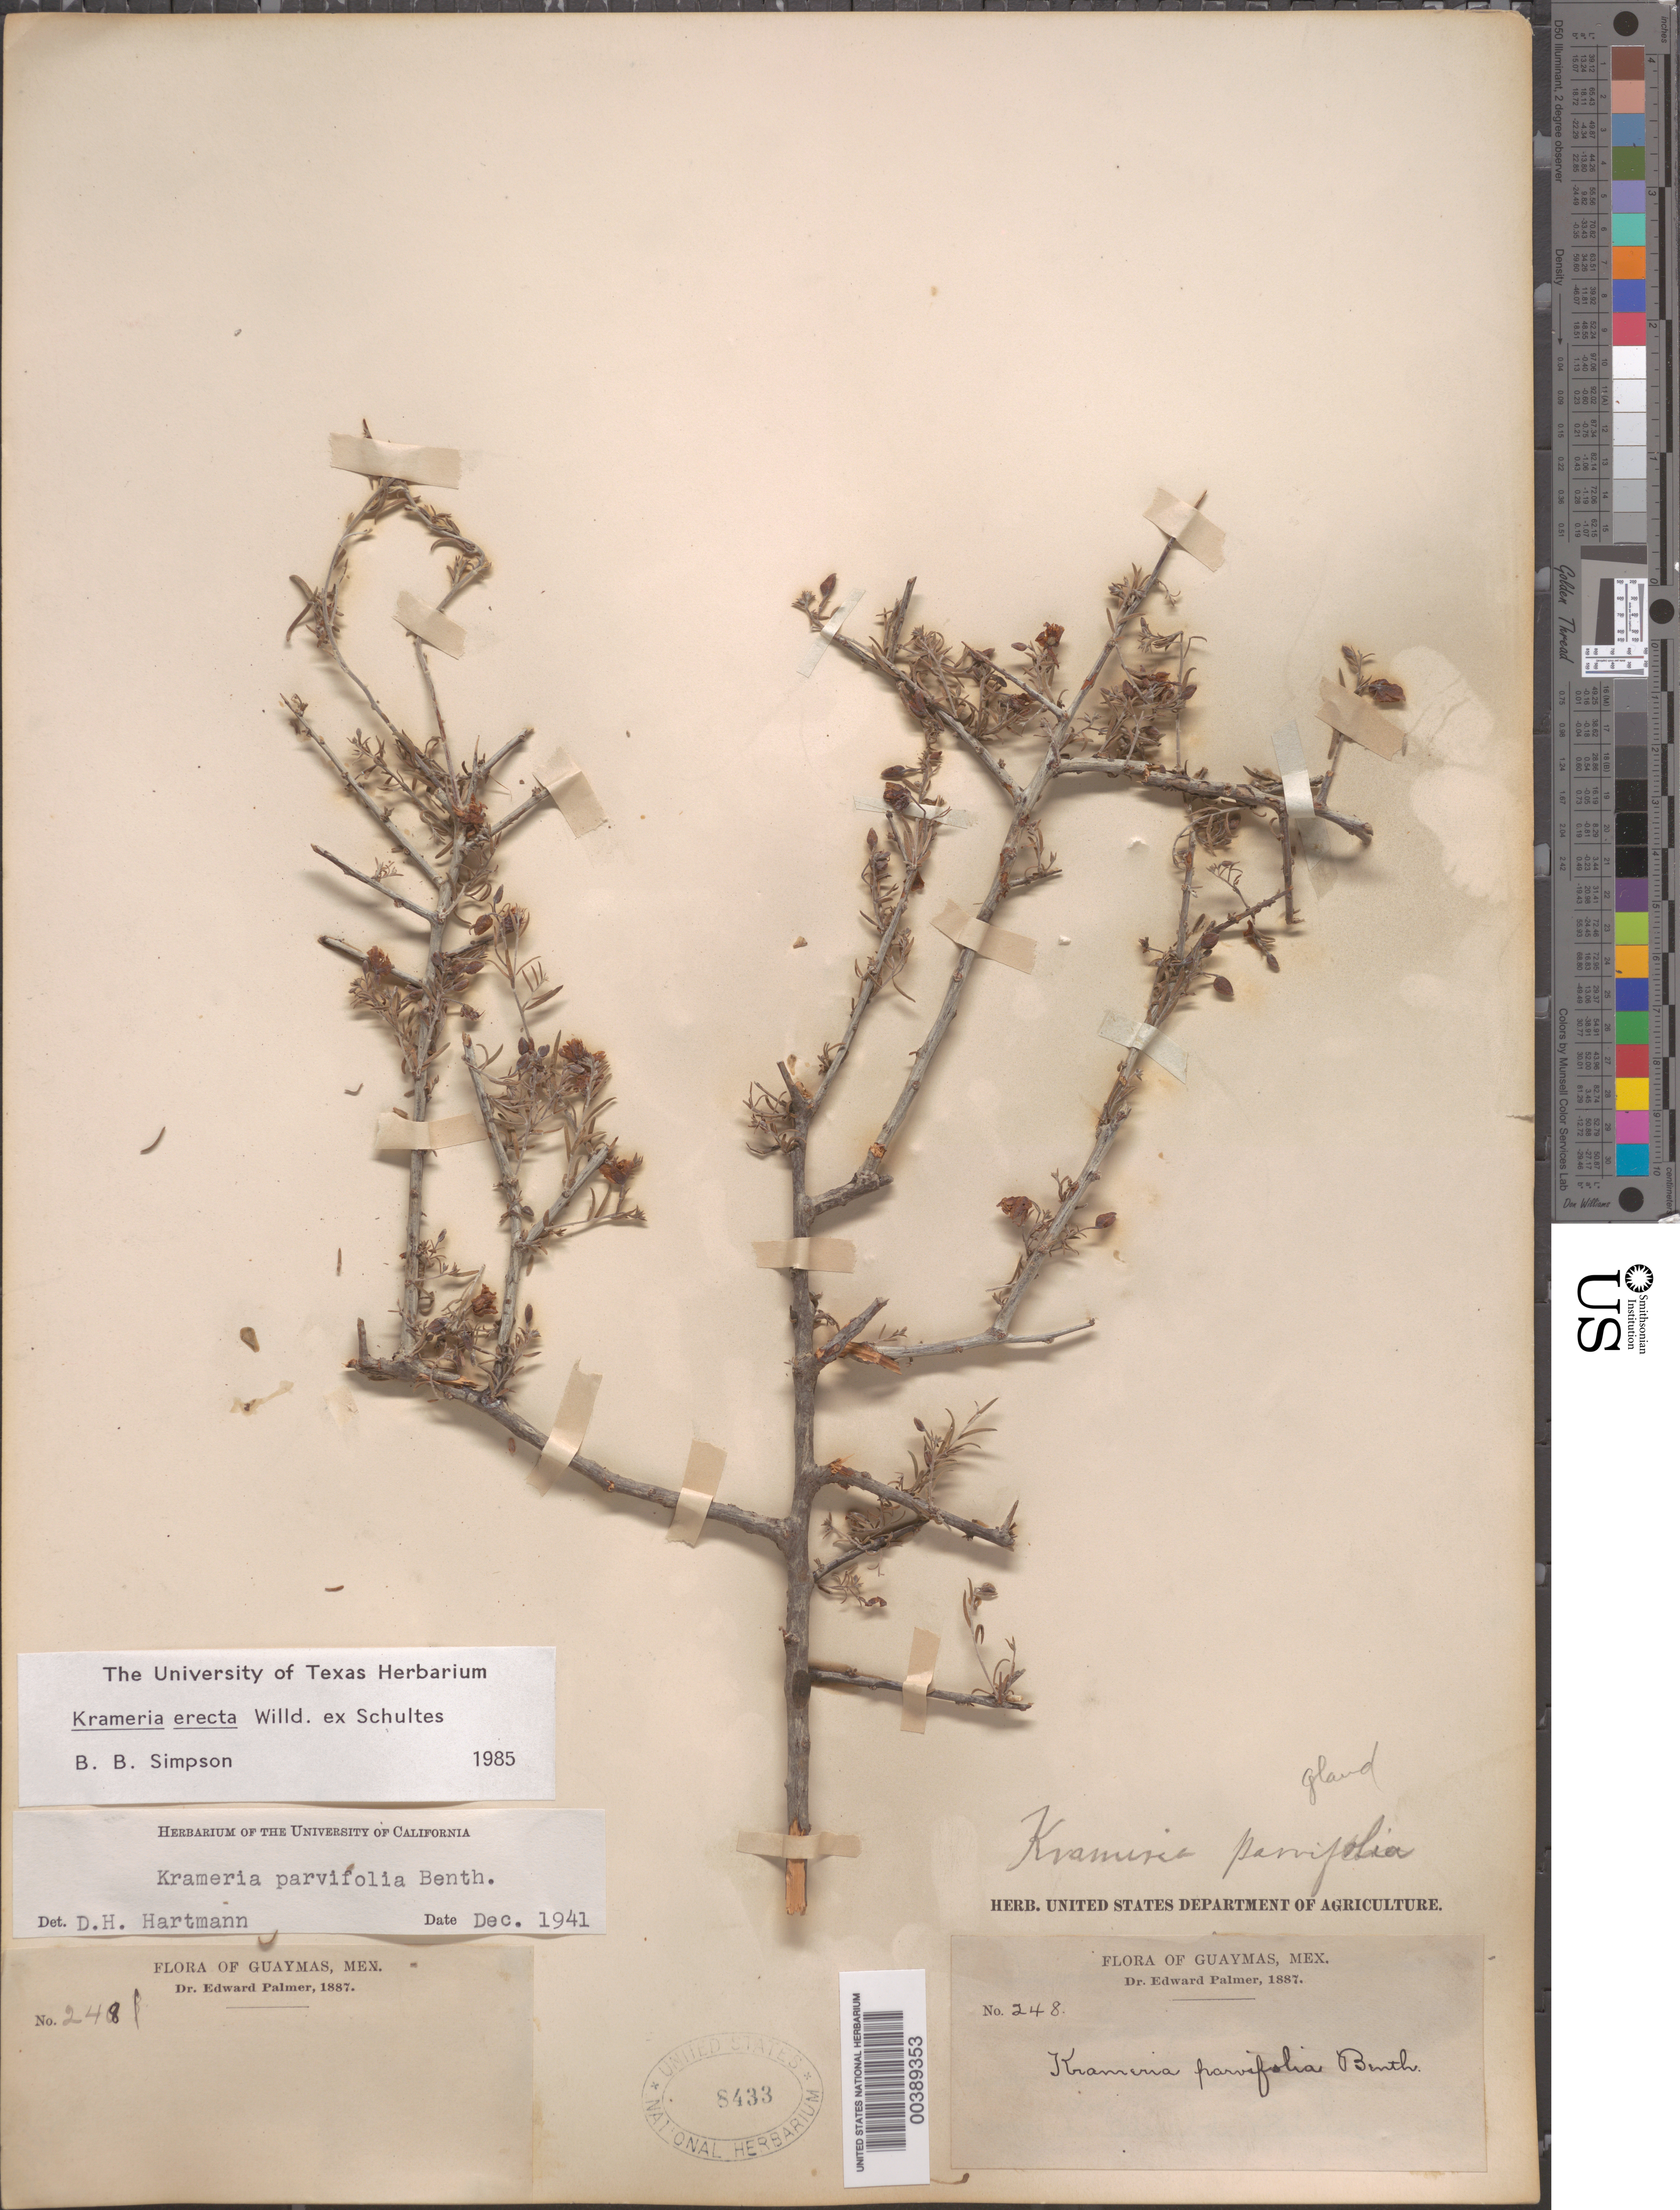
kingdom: Plantae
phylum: Tracheophyta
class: Magnoliopsida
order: Zygophyllales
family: Krameriaceae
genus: Krameria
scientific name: Krameria erecta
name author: Willd. ex Schult.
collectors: E. Palmer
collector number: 248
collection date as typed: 1887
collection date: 1887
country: Mexico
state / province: Sonora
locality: Guaymas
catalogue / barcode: US 8433